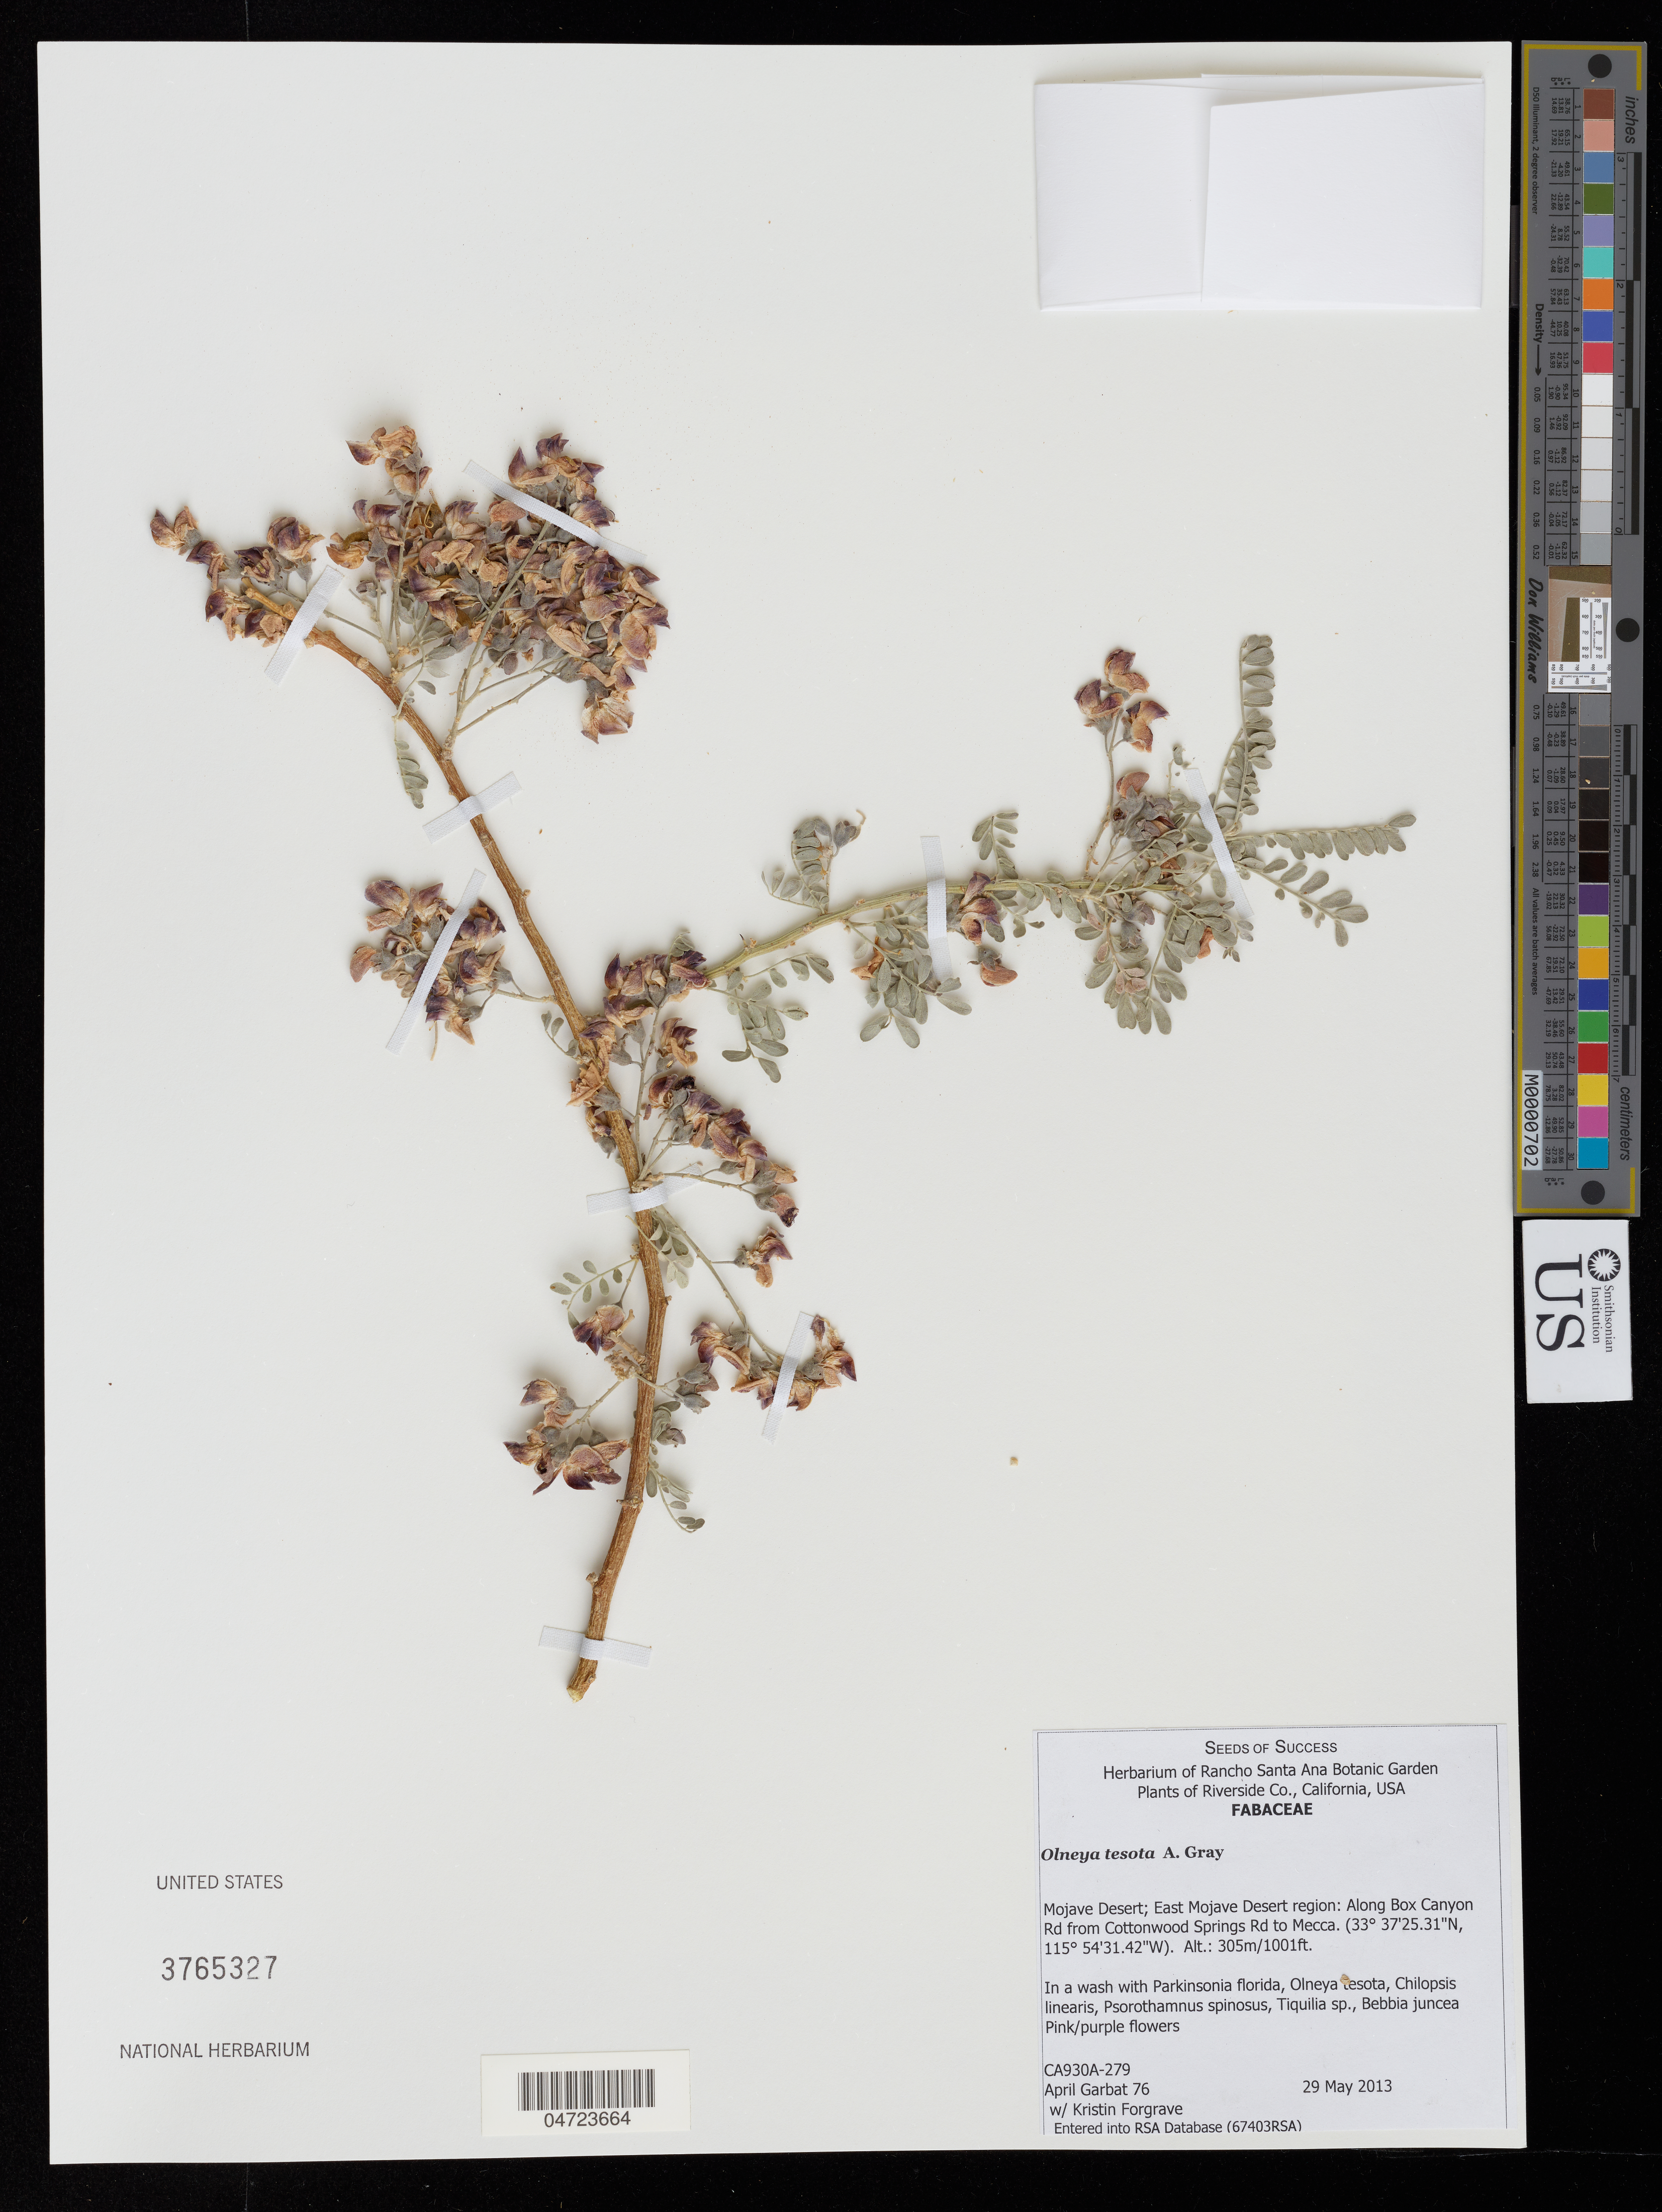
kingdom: Plantae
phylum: Tracheophyta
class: Magnoliopsida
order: Fabales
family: Fabaceae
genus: Olneya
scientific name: Olneya tesota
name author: A. Gray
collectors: A. Garbat & K. Forgrave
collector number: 76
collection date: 2013-05-29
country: United States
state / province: California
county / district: Riverside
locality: Riverside Co. Mojave Desert; East Mojave Desert region: Along Box Canyon Rd from Cottonwood Springs Rd to Mecca.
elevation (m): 305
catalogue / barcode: US 3765327